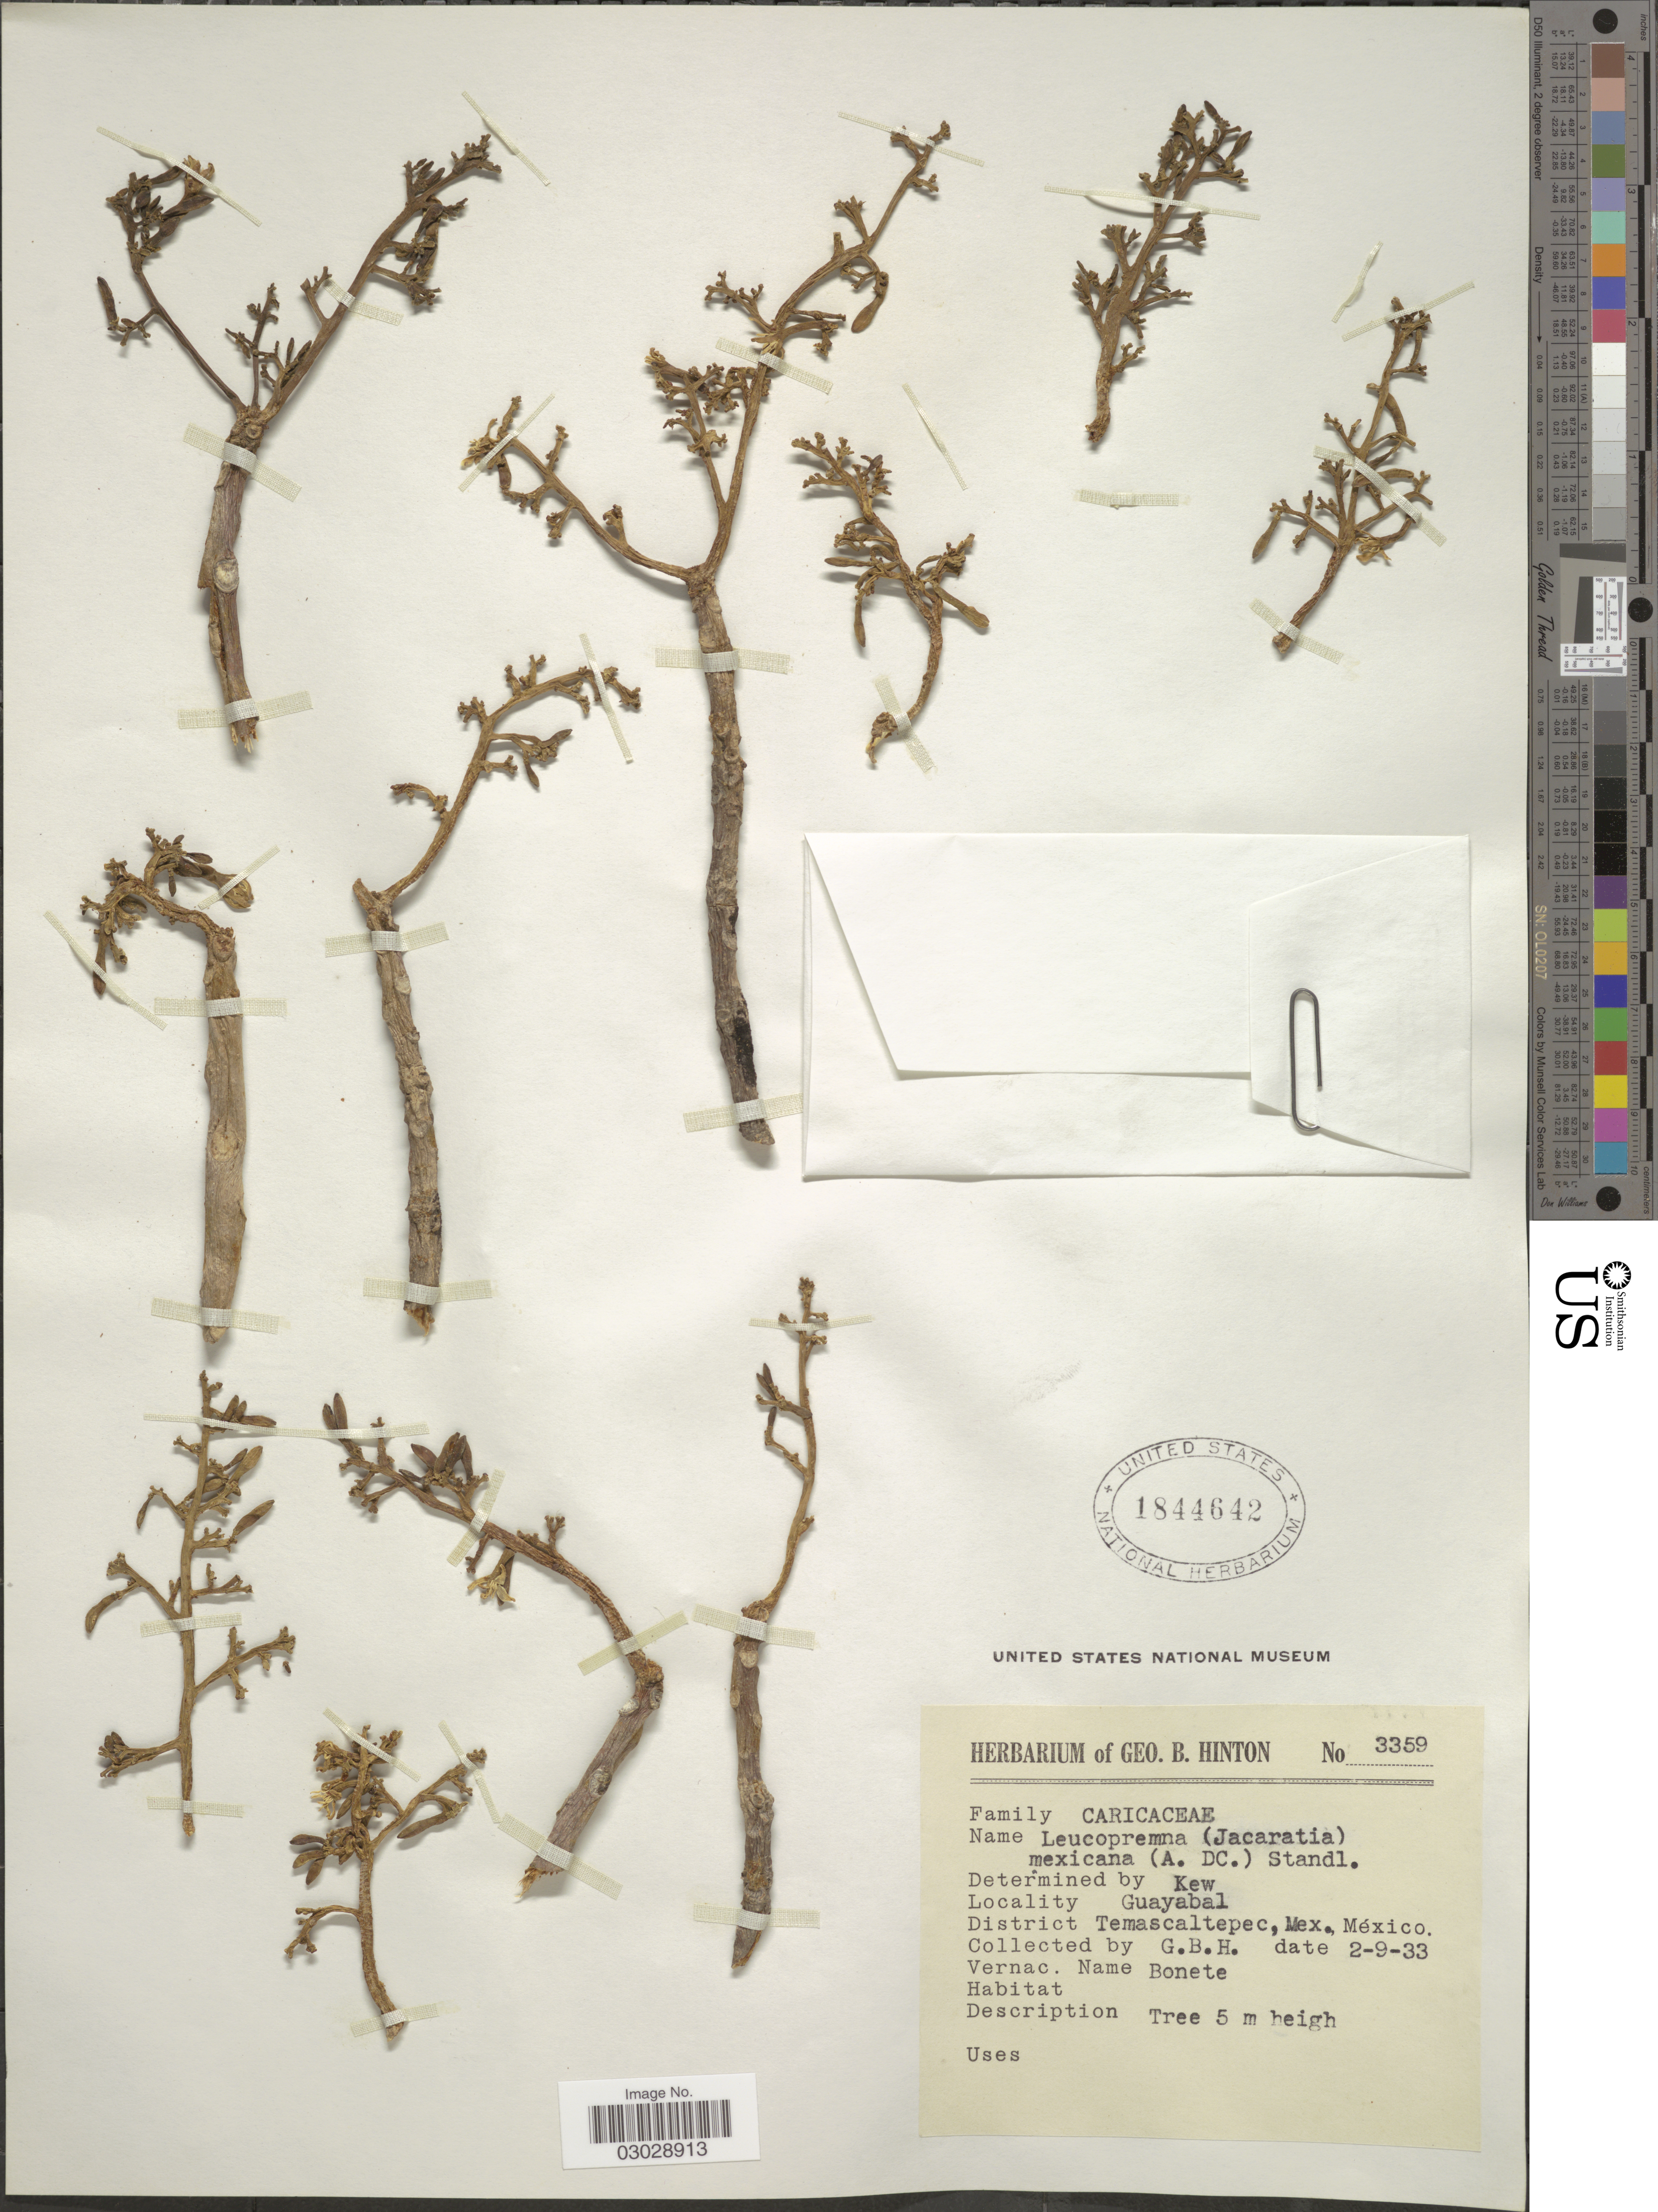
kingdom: Plantae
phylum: Tracheophyta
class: Magnoliopsida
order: Brassicales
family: Caricaceae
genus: Jacaratia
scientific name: Jacaratia mexicana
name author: A. DC.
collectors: G. B. Hinton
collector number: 3359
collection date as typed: Transcribed d/m/y: 2/9/33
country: Mexico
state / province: México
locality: Guayabal. District Temascaltepec, Mex.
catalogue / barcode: US 1844642